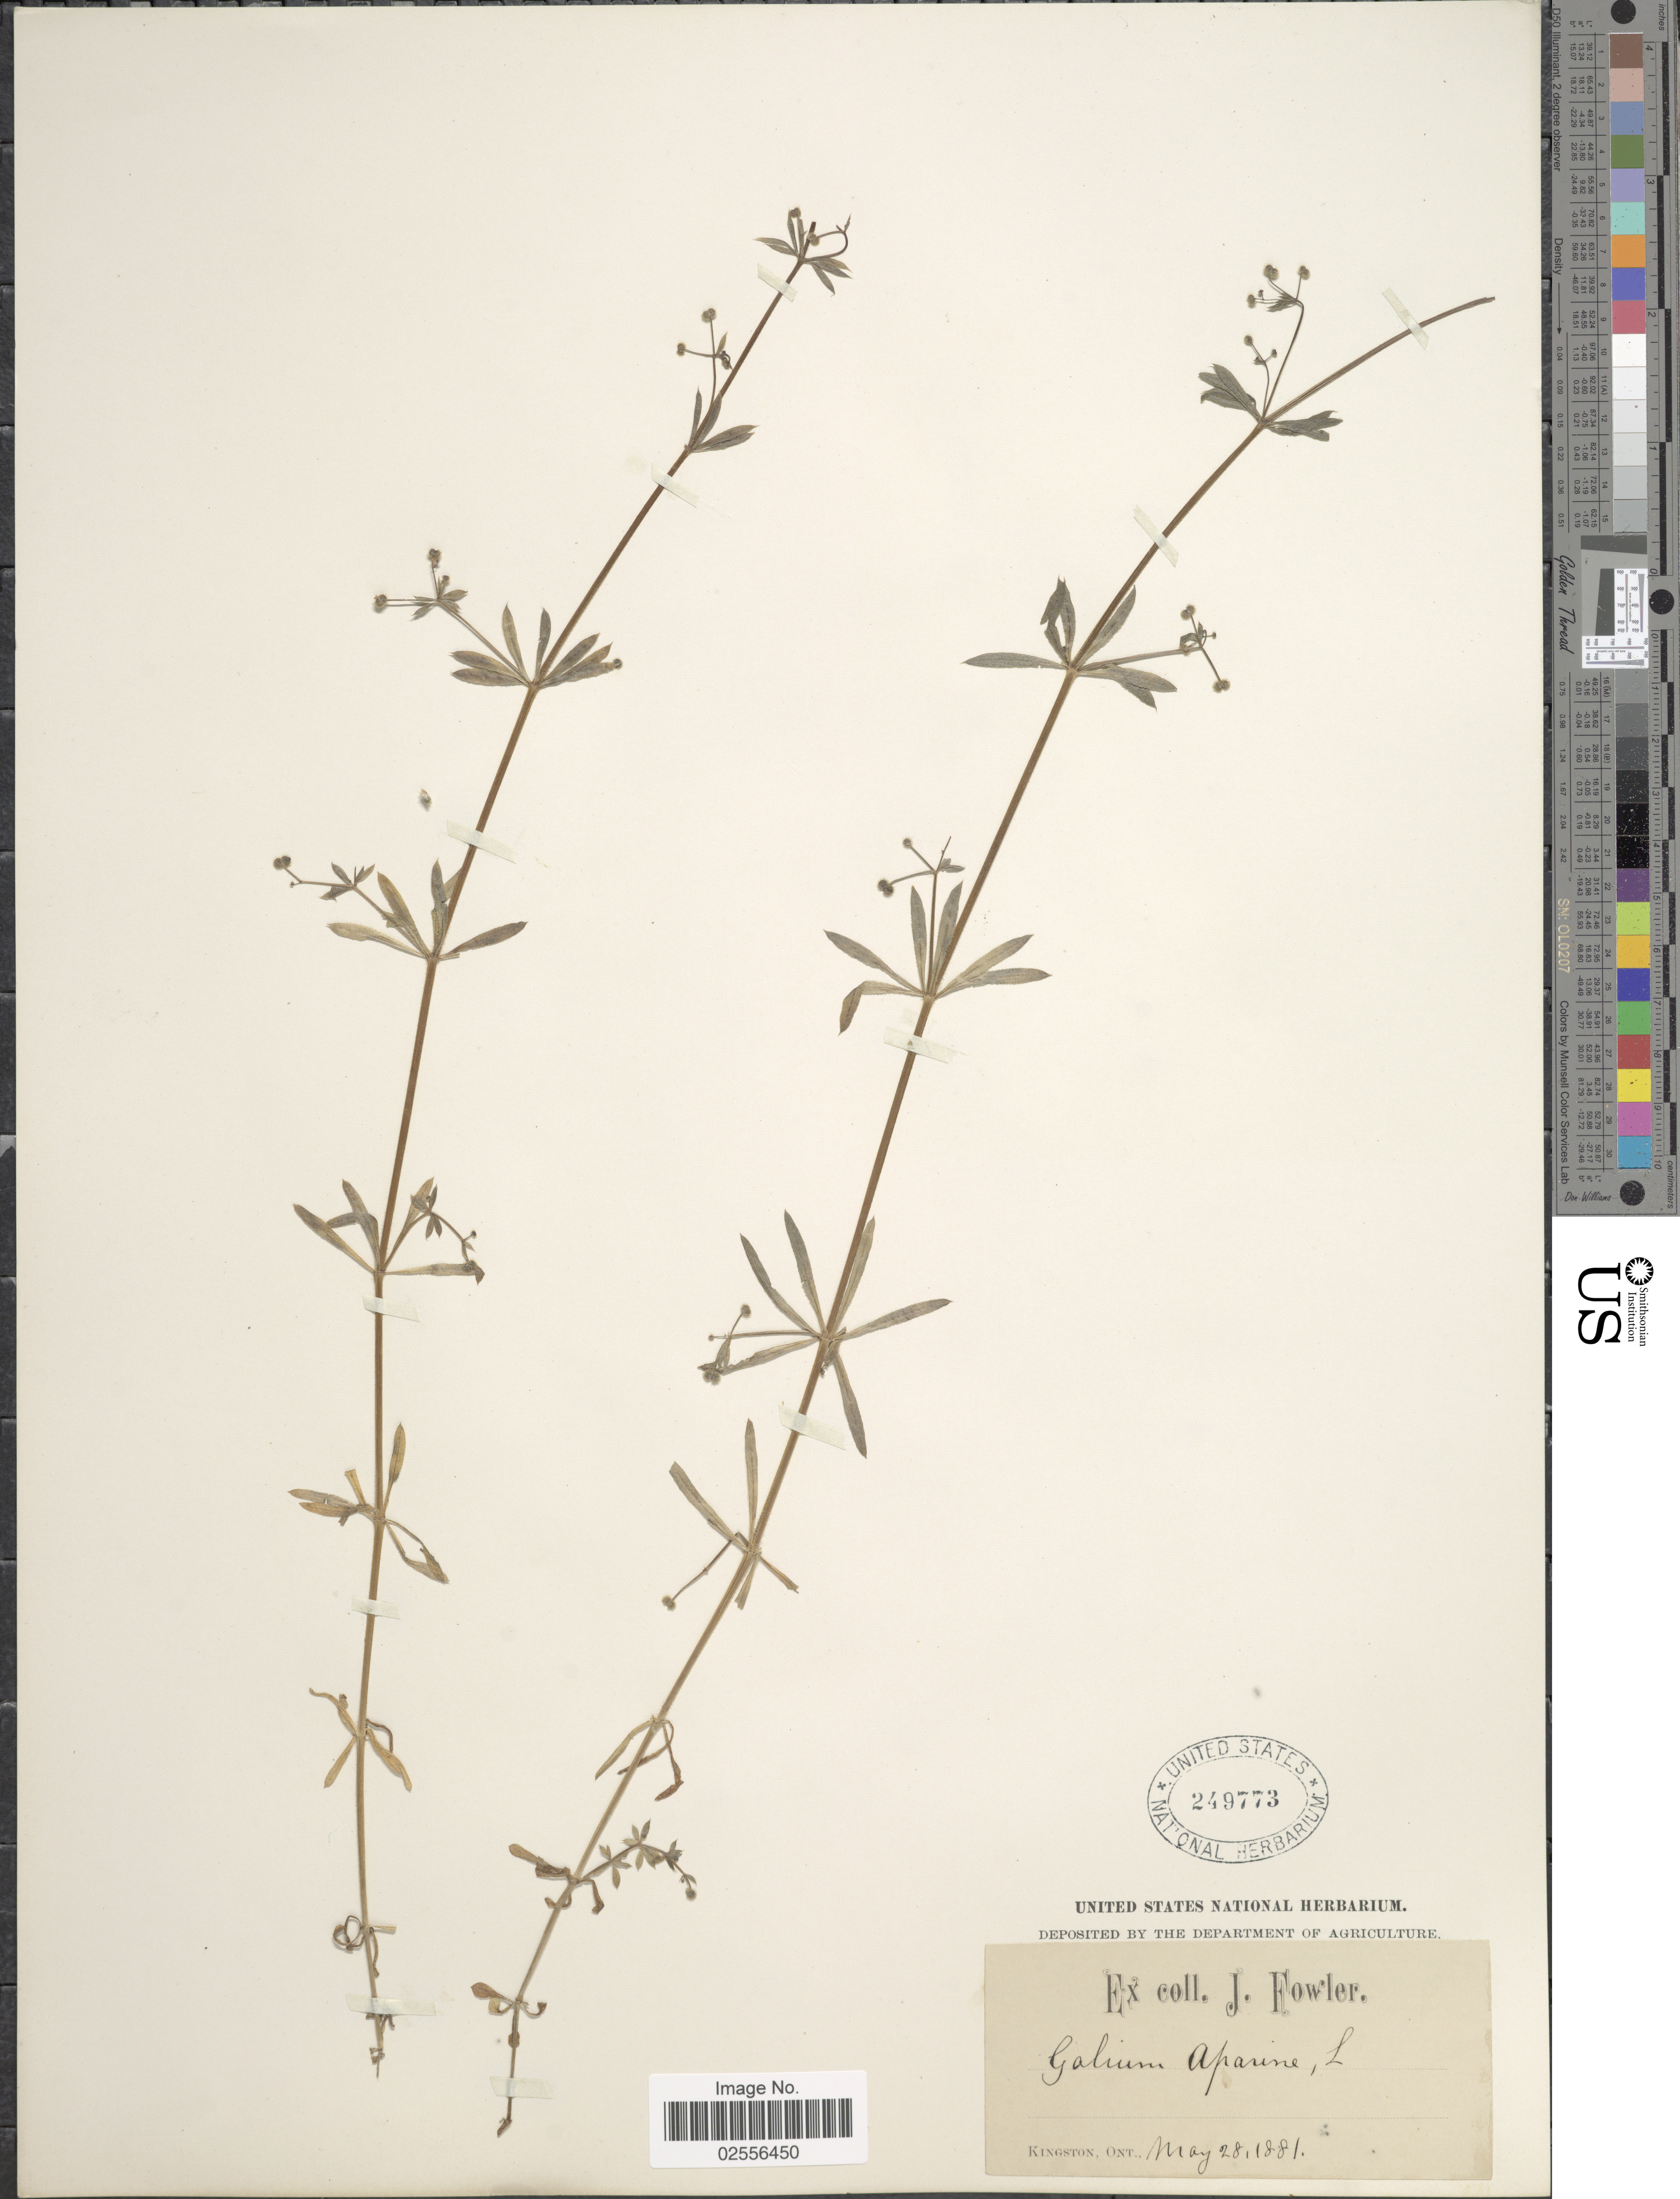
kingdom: Plantae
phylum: Tracheophyta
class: Magnoliopsida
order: Gentianales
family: Rubiaceae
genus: Galium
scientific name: Galium aparine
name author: L.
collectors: J. P. Fowler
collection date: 1881-05-28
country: Canada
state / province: Ontario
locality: Kingston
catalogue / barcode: US 249773